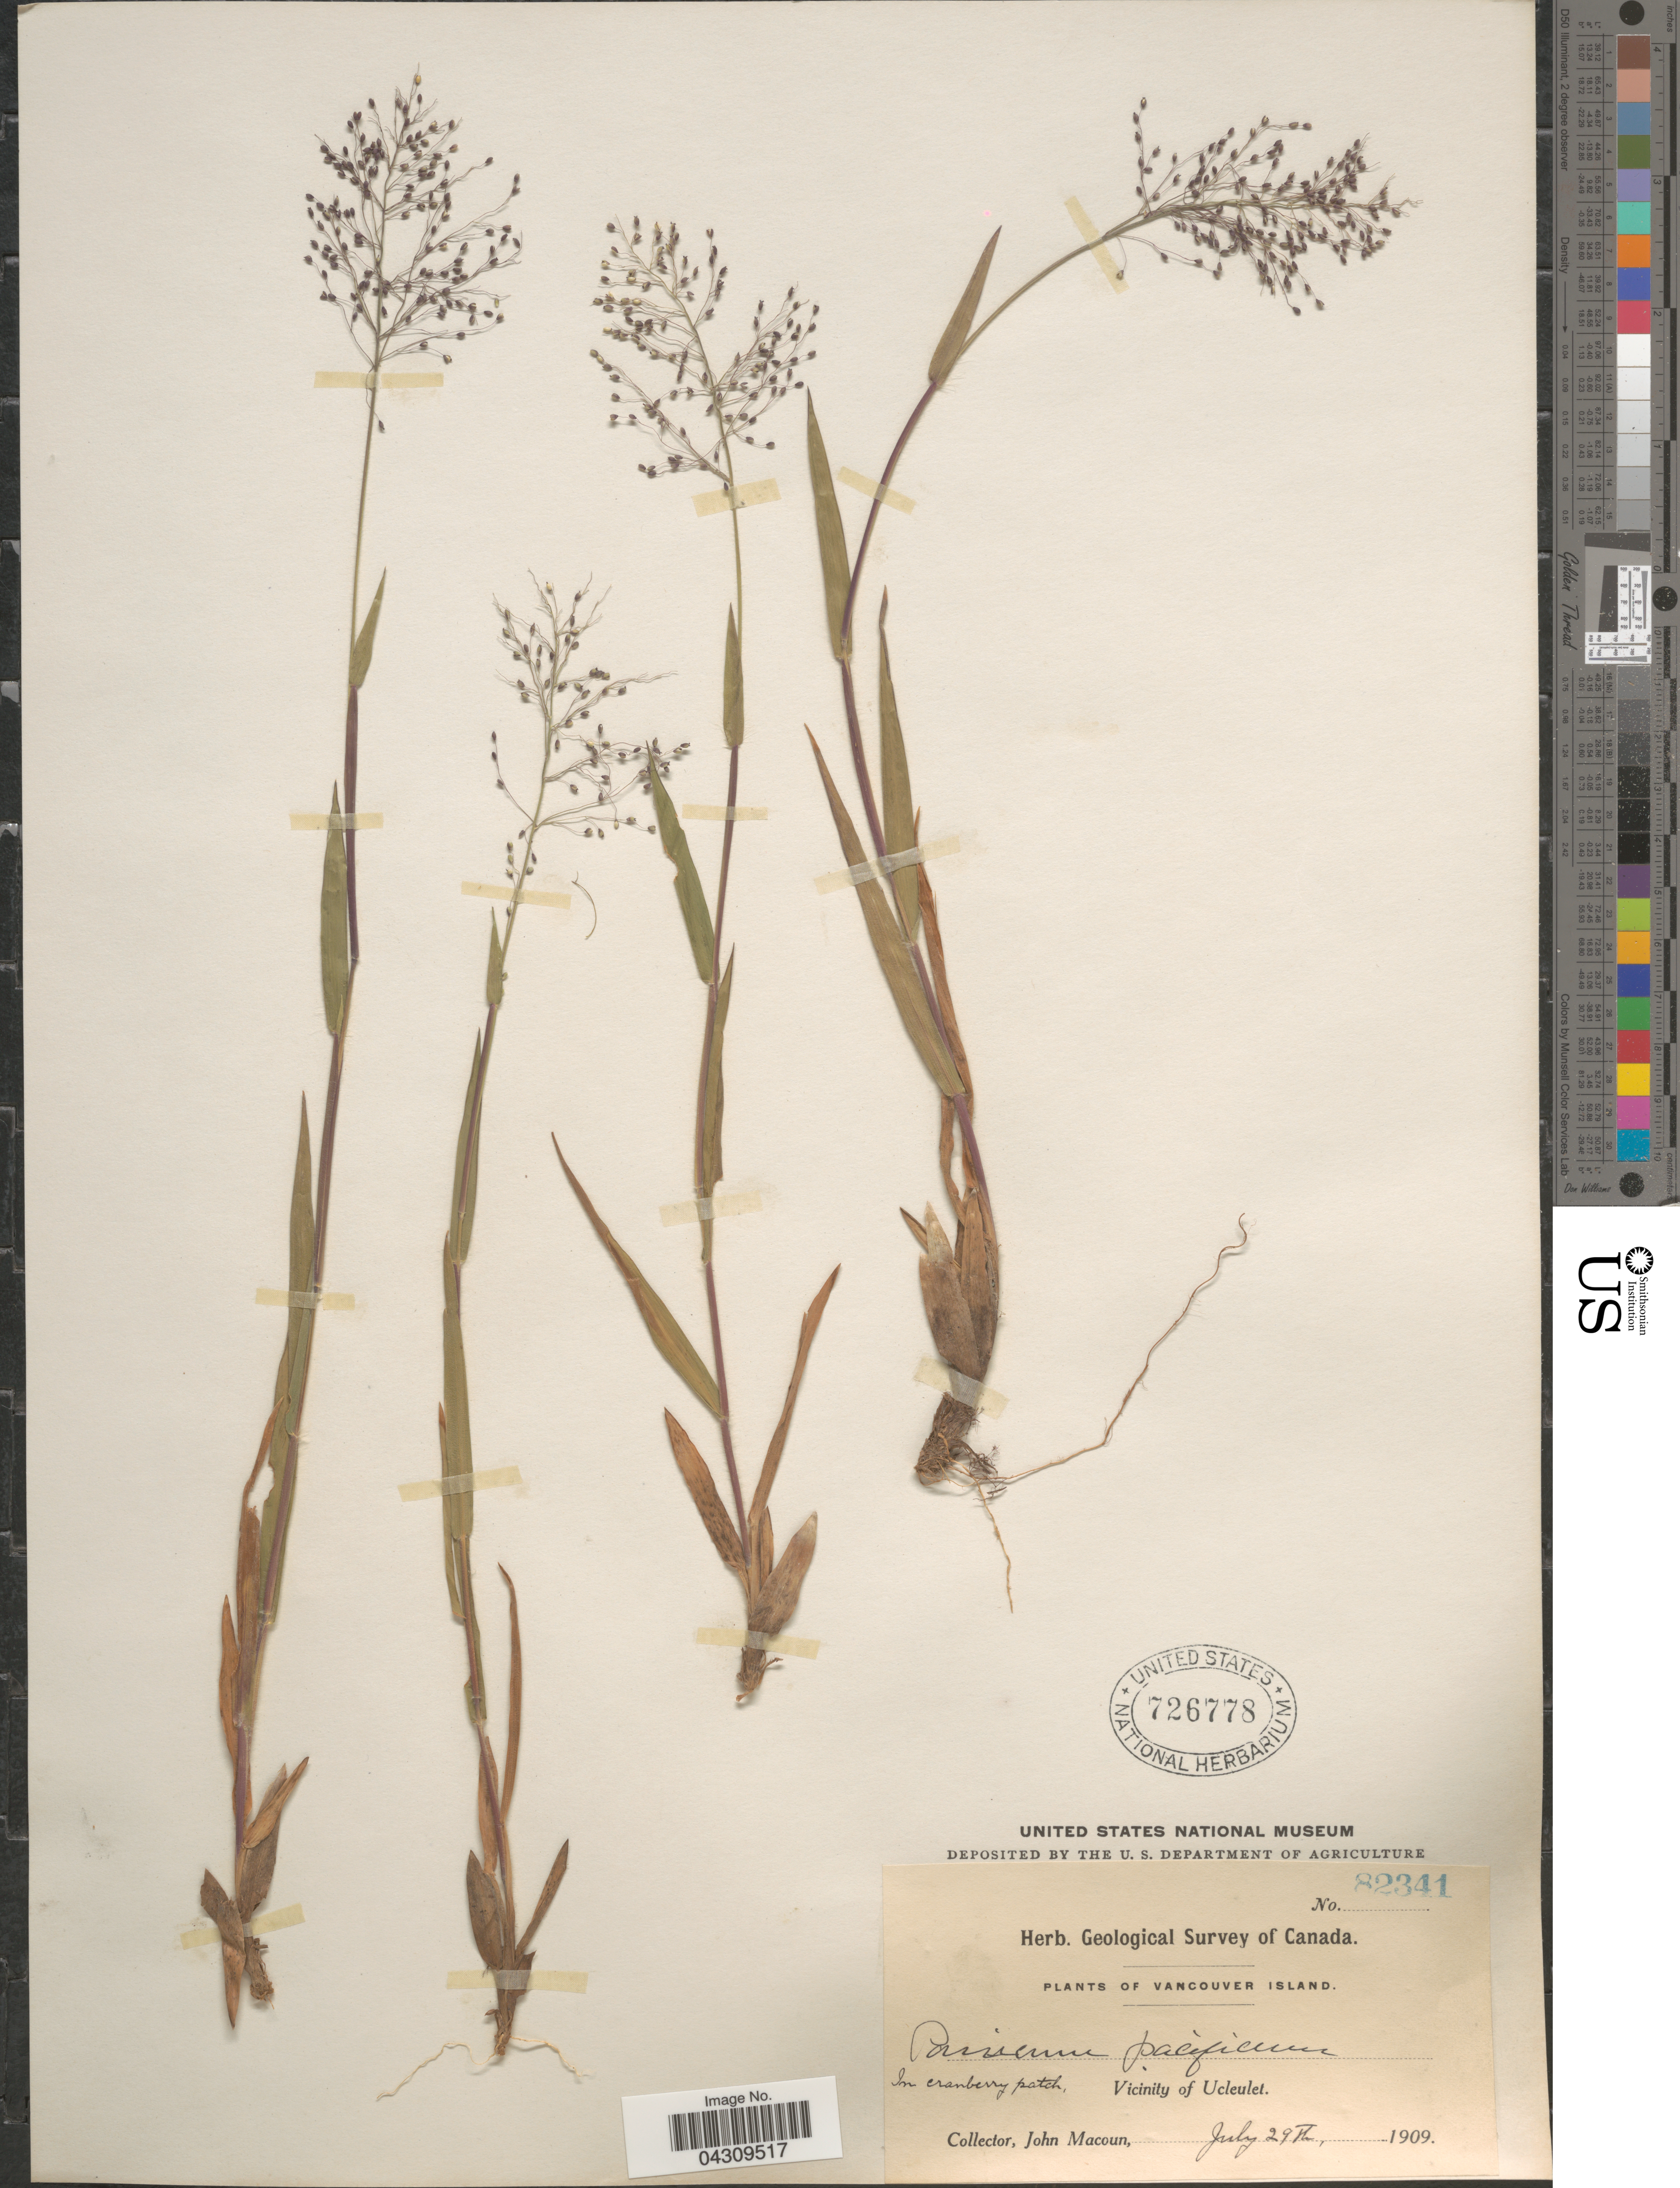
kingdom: Plantae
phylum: Tracheophyta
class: Liliopsida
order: Poales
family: Poaceae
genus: Dichanthelium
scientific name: Dichanthelium acuminatum var. acuminatum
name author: (Sw.) Gould & C.A. Clark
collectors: J. Macoun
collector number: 82341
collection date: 1909-07-29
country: Canada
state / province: British Columbia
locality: Geological Survey of Canada. Vancouver Island. In cranberry patch, Vicinity of Ucleulet.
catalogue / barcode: US 726778